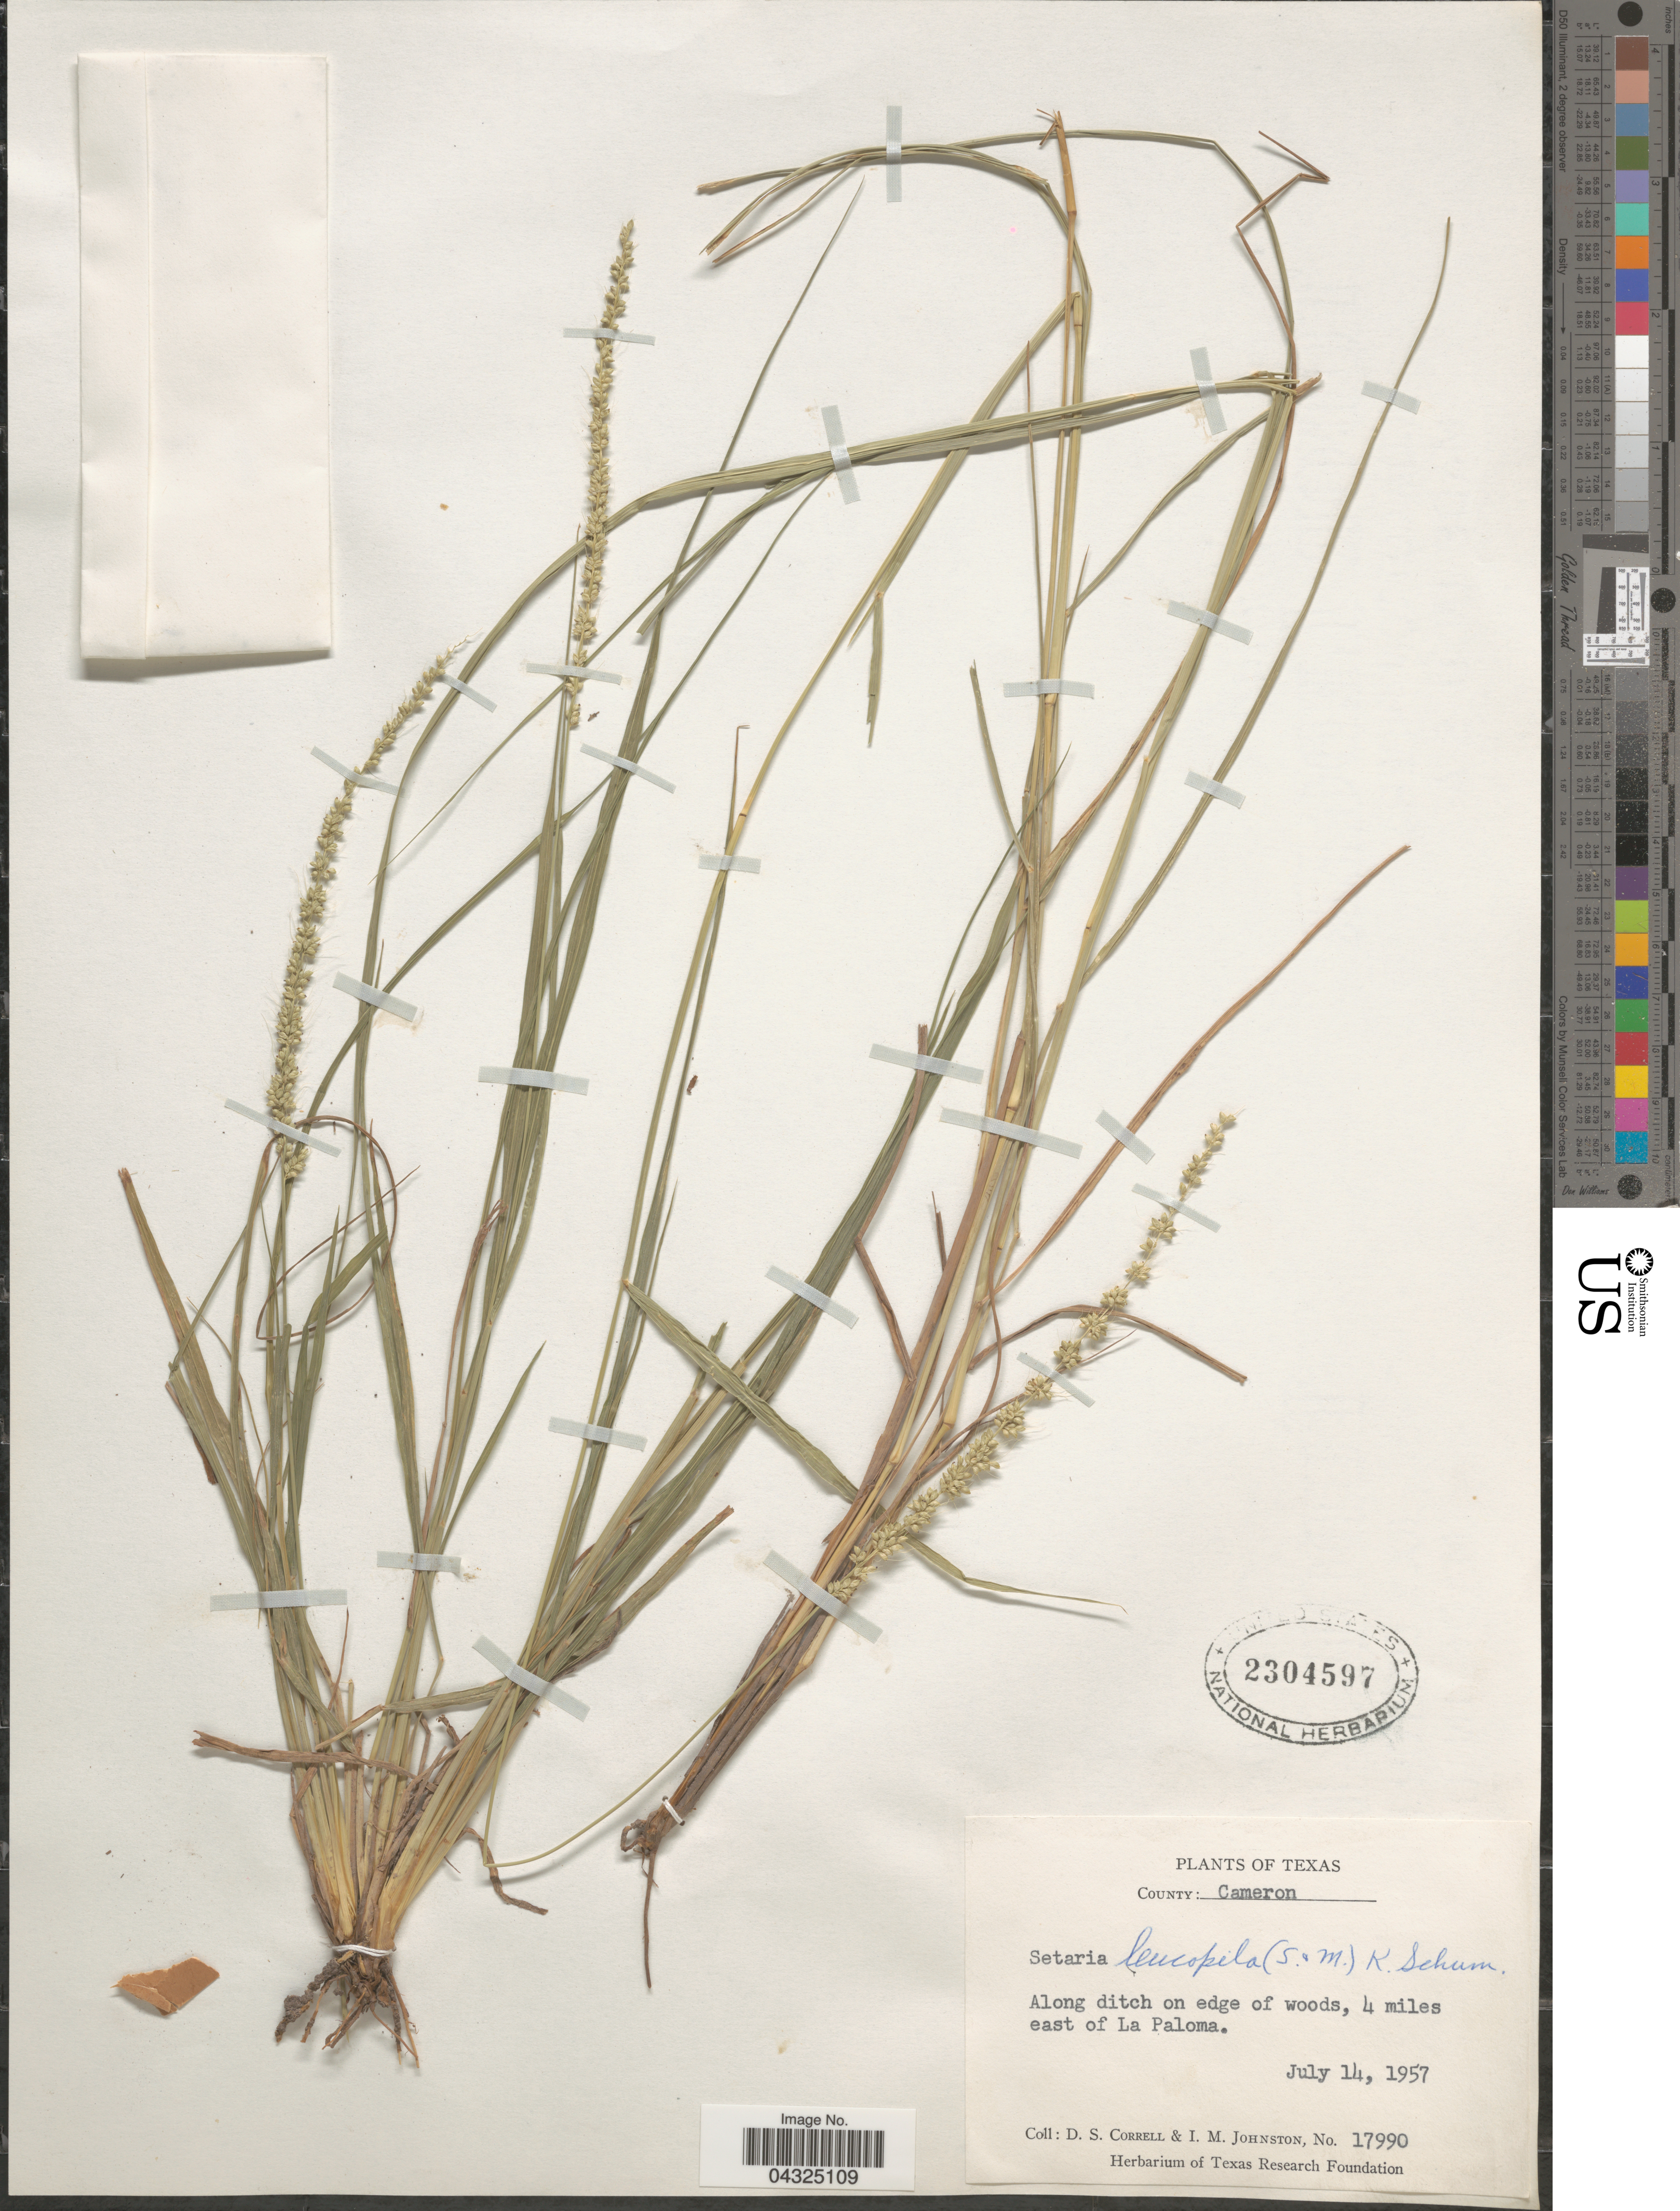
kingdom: Plantae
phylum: Tracheophyta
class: Liliopsida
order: Poales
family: Poaceae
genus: Setaria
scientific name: Setaria leucopila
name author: (Scribn. & Merr.) K. Schum.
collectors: D. S. Correll & I.M. Johnston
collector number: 17990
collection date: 1957-07-14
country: United States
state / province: Texas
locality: County: Cameron. Along ditch on edge of woods, 4 miles east of La Paloma.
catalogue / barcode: US 2304597